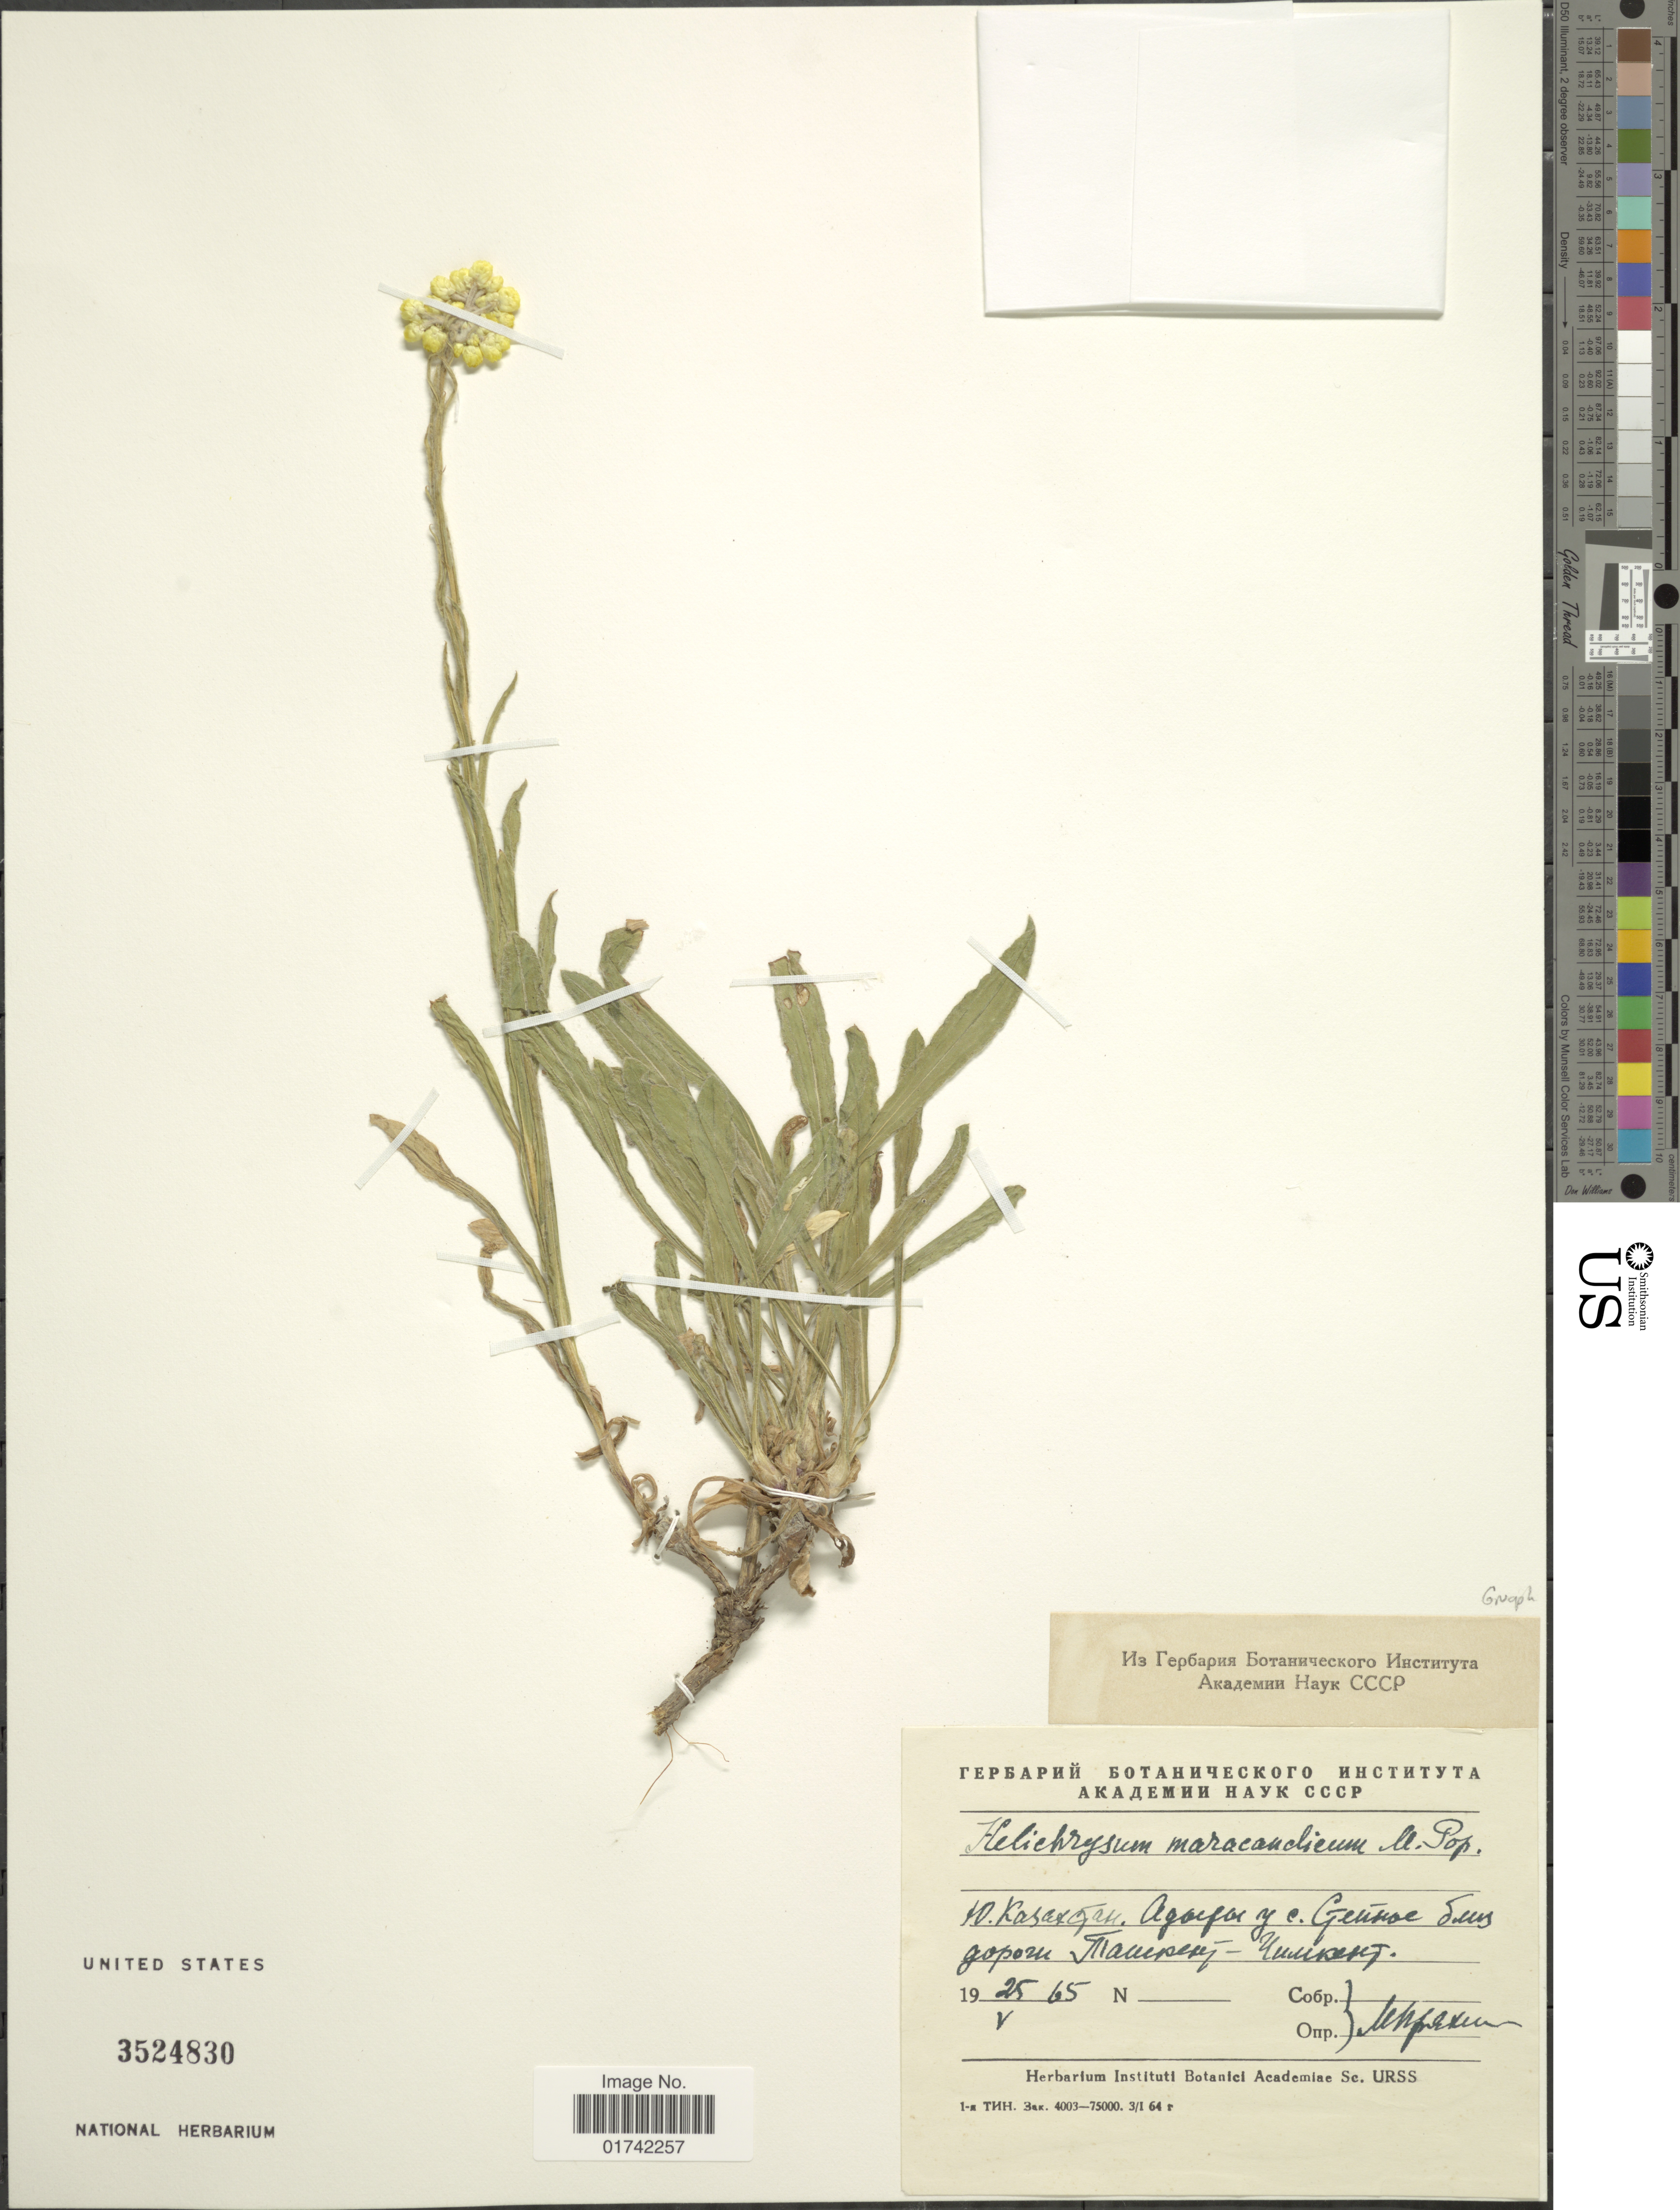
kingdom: Plantae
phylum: Tracheophyta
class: Magnoliopsida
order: Asterales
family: Asteraceae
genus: Helichrysum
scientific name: Helichrysum maracandicum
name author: Popov & Kirp.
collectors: M. Pryakhin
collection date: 1965-05-25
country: Kazakhstan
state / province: South Kazakhstan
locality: Near Stepnoye on the road Toshkent- Shymkent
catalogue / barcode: US 3524830